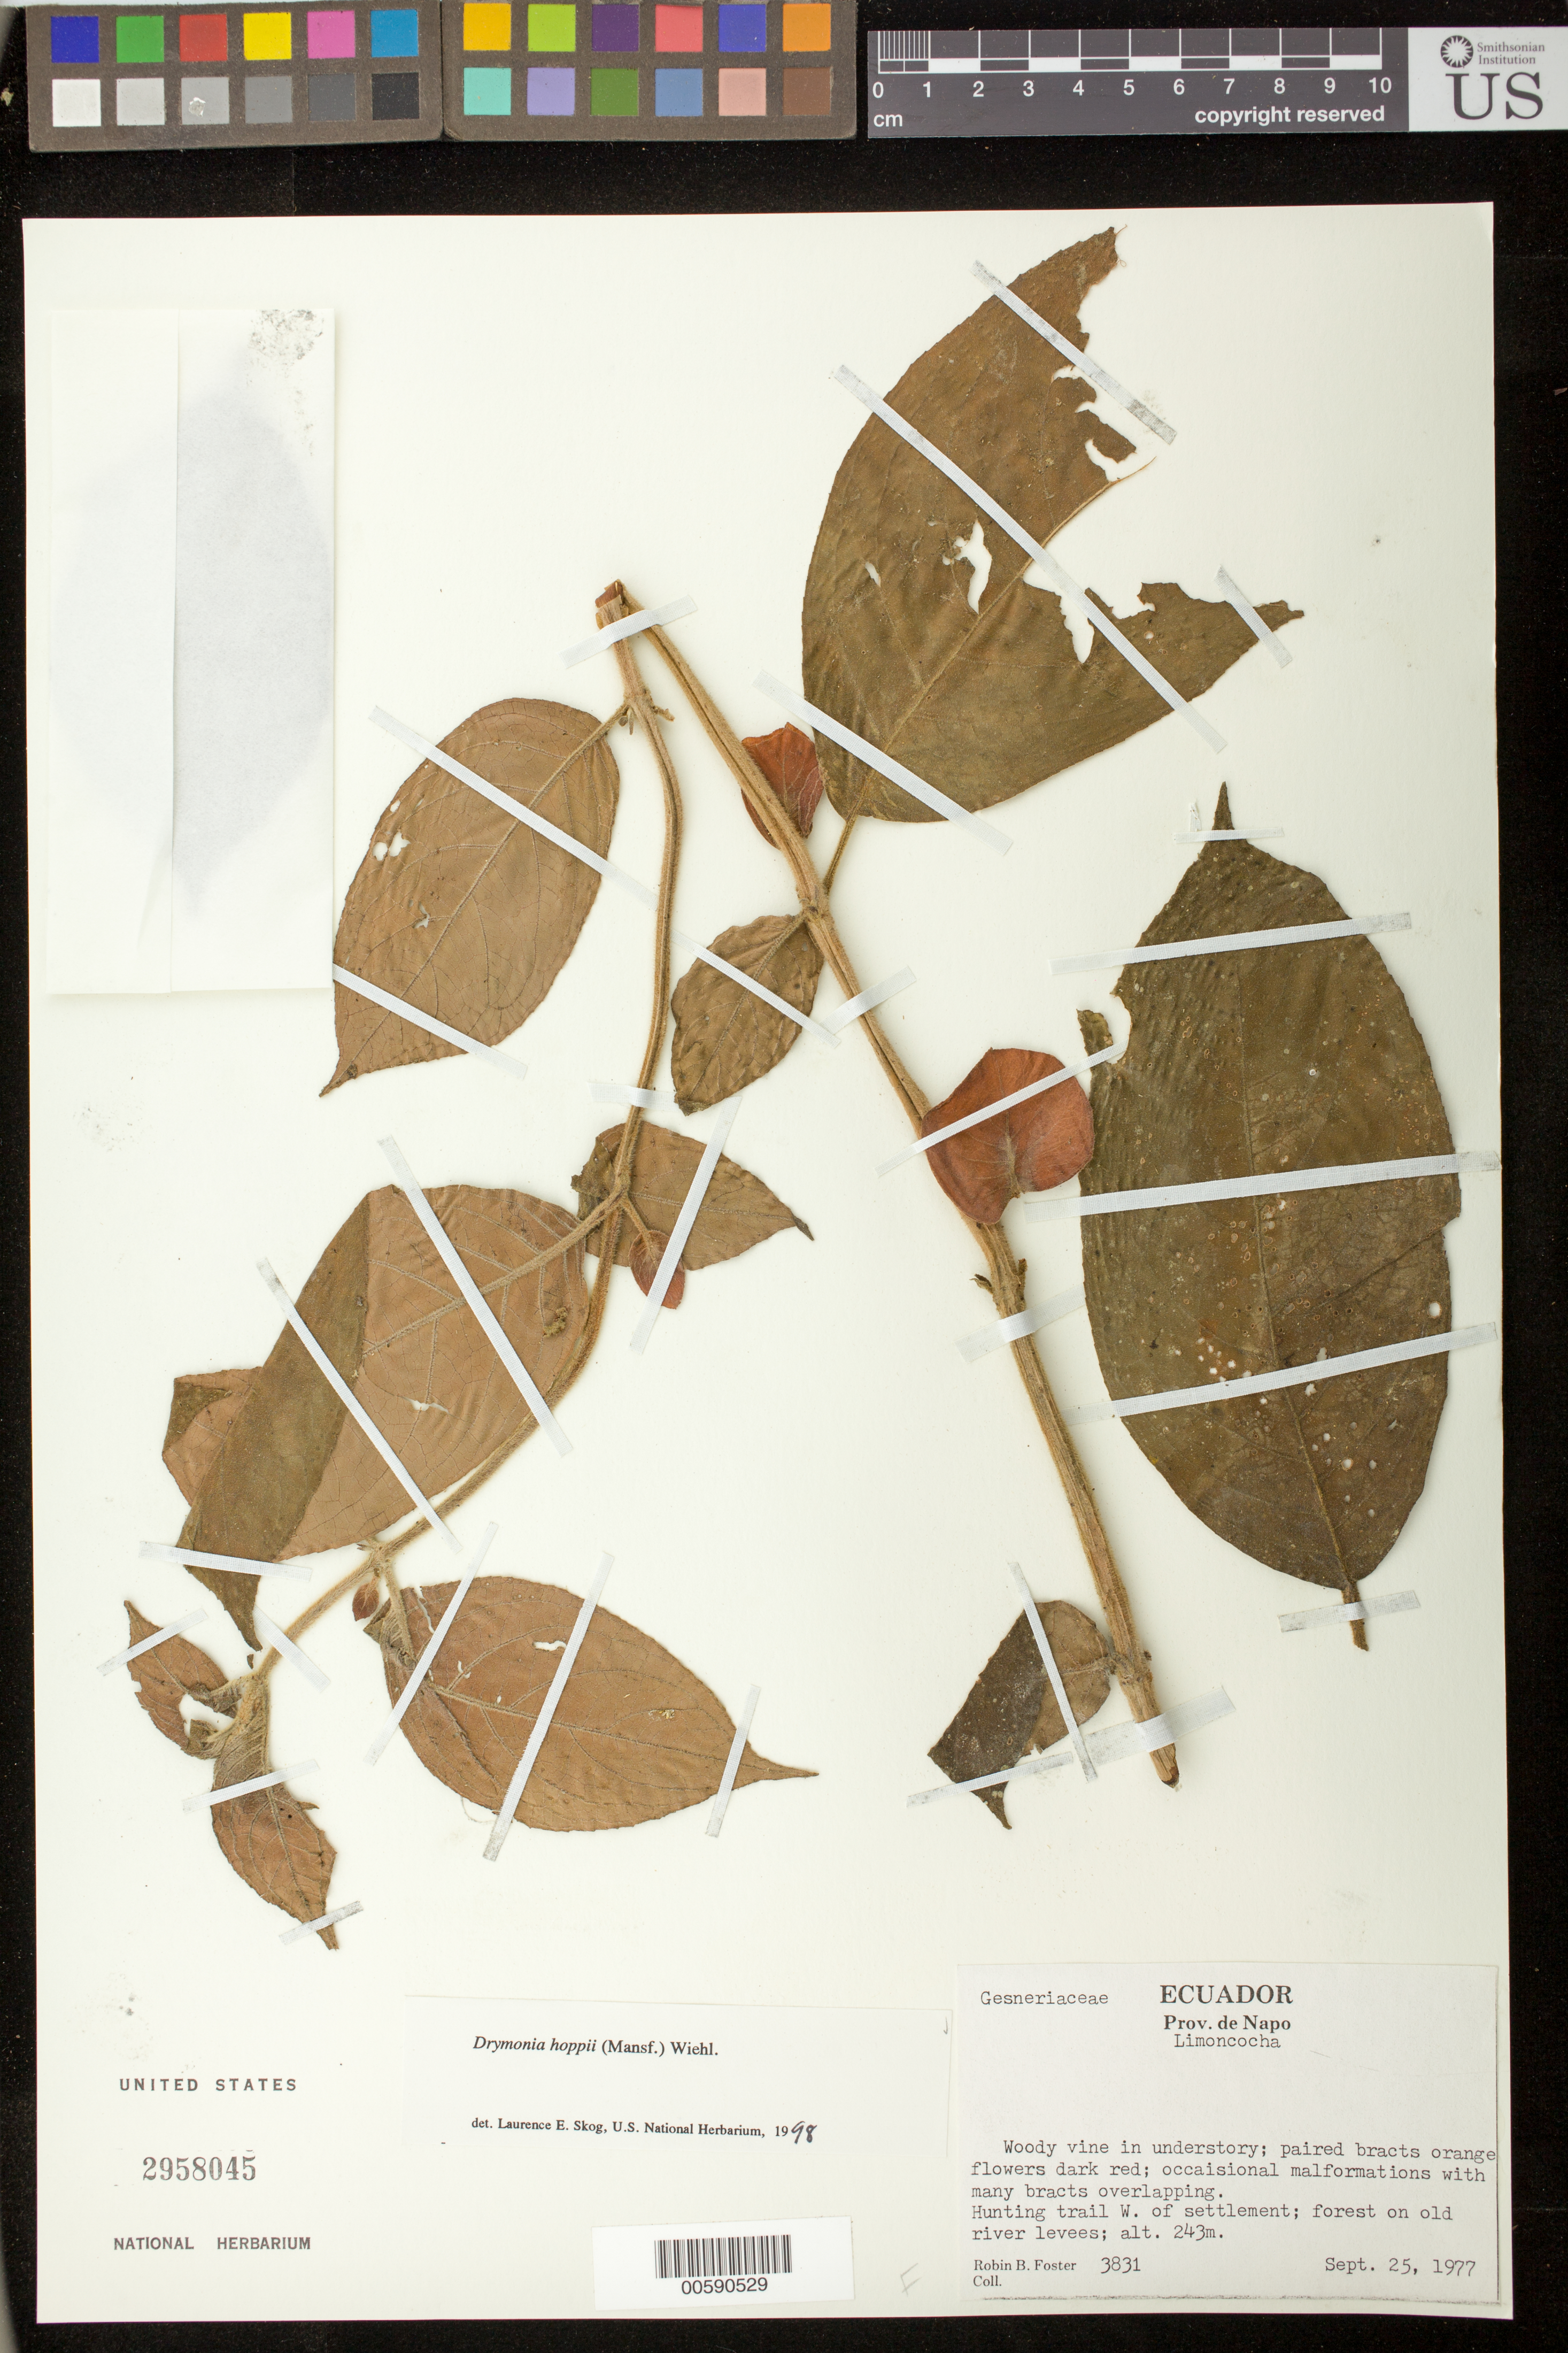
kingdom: Plantae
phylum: Tracheophyta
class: Magnoliopsida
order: Lamiales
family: Gesneriaceae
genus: Drymonia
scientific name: Drymonia hoppii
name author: (Mansf.) Wiehler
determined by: Skog, Laurence E.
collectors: R. B. Foster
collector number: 3831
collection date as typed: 25 Sep 1977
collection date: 1977-09-25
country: Ecuador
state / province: Napo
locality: Limoncocha; hunting trail W of settlement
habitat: Forest on old river levees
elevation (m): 243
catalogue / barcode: US 2958045